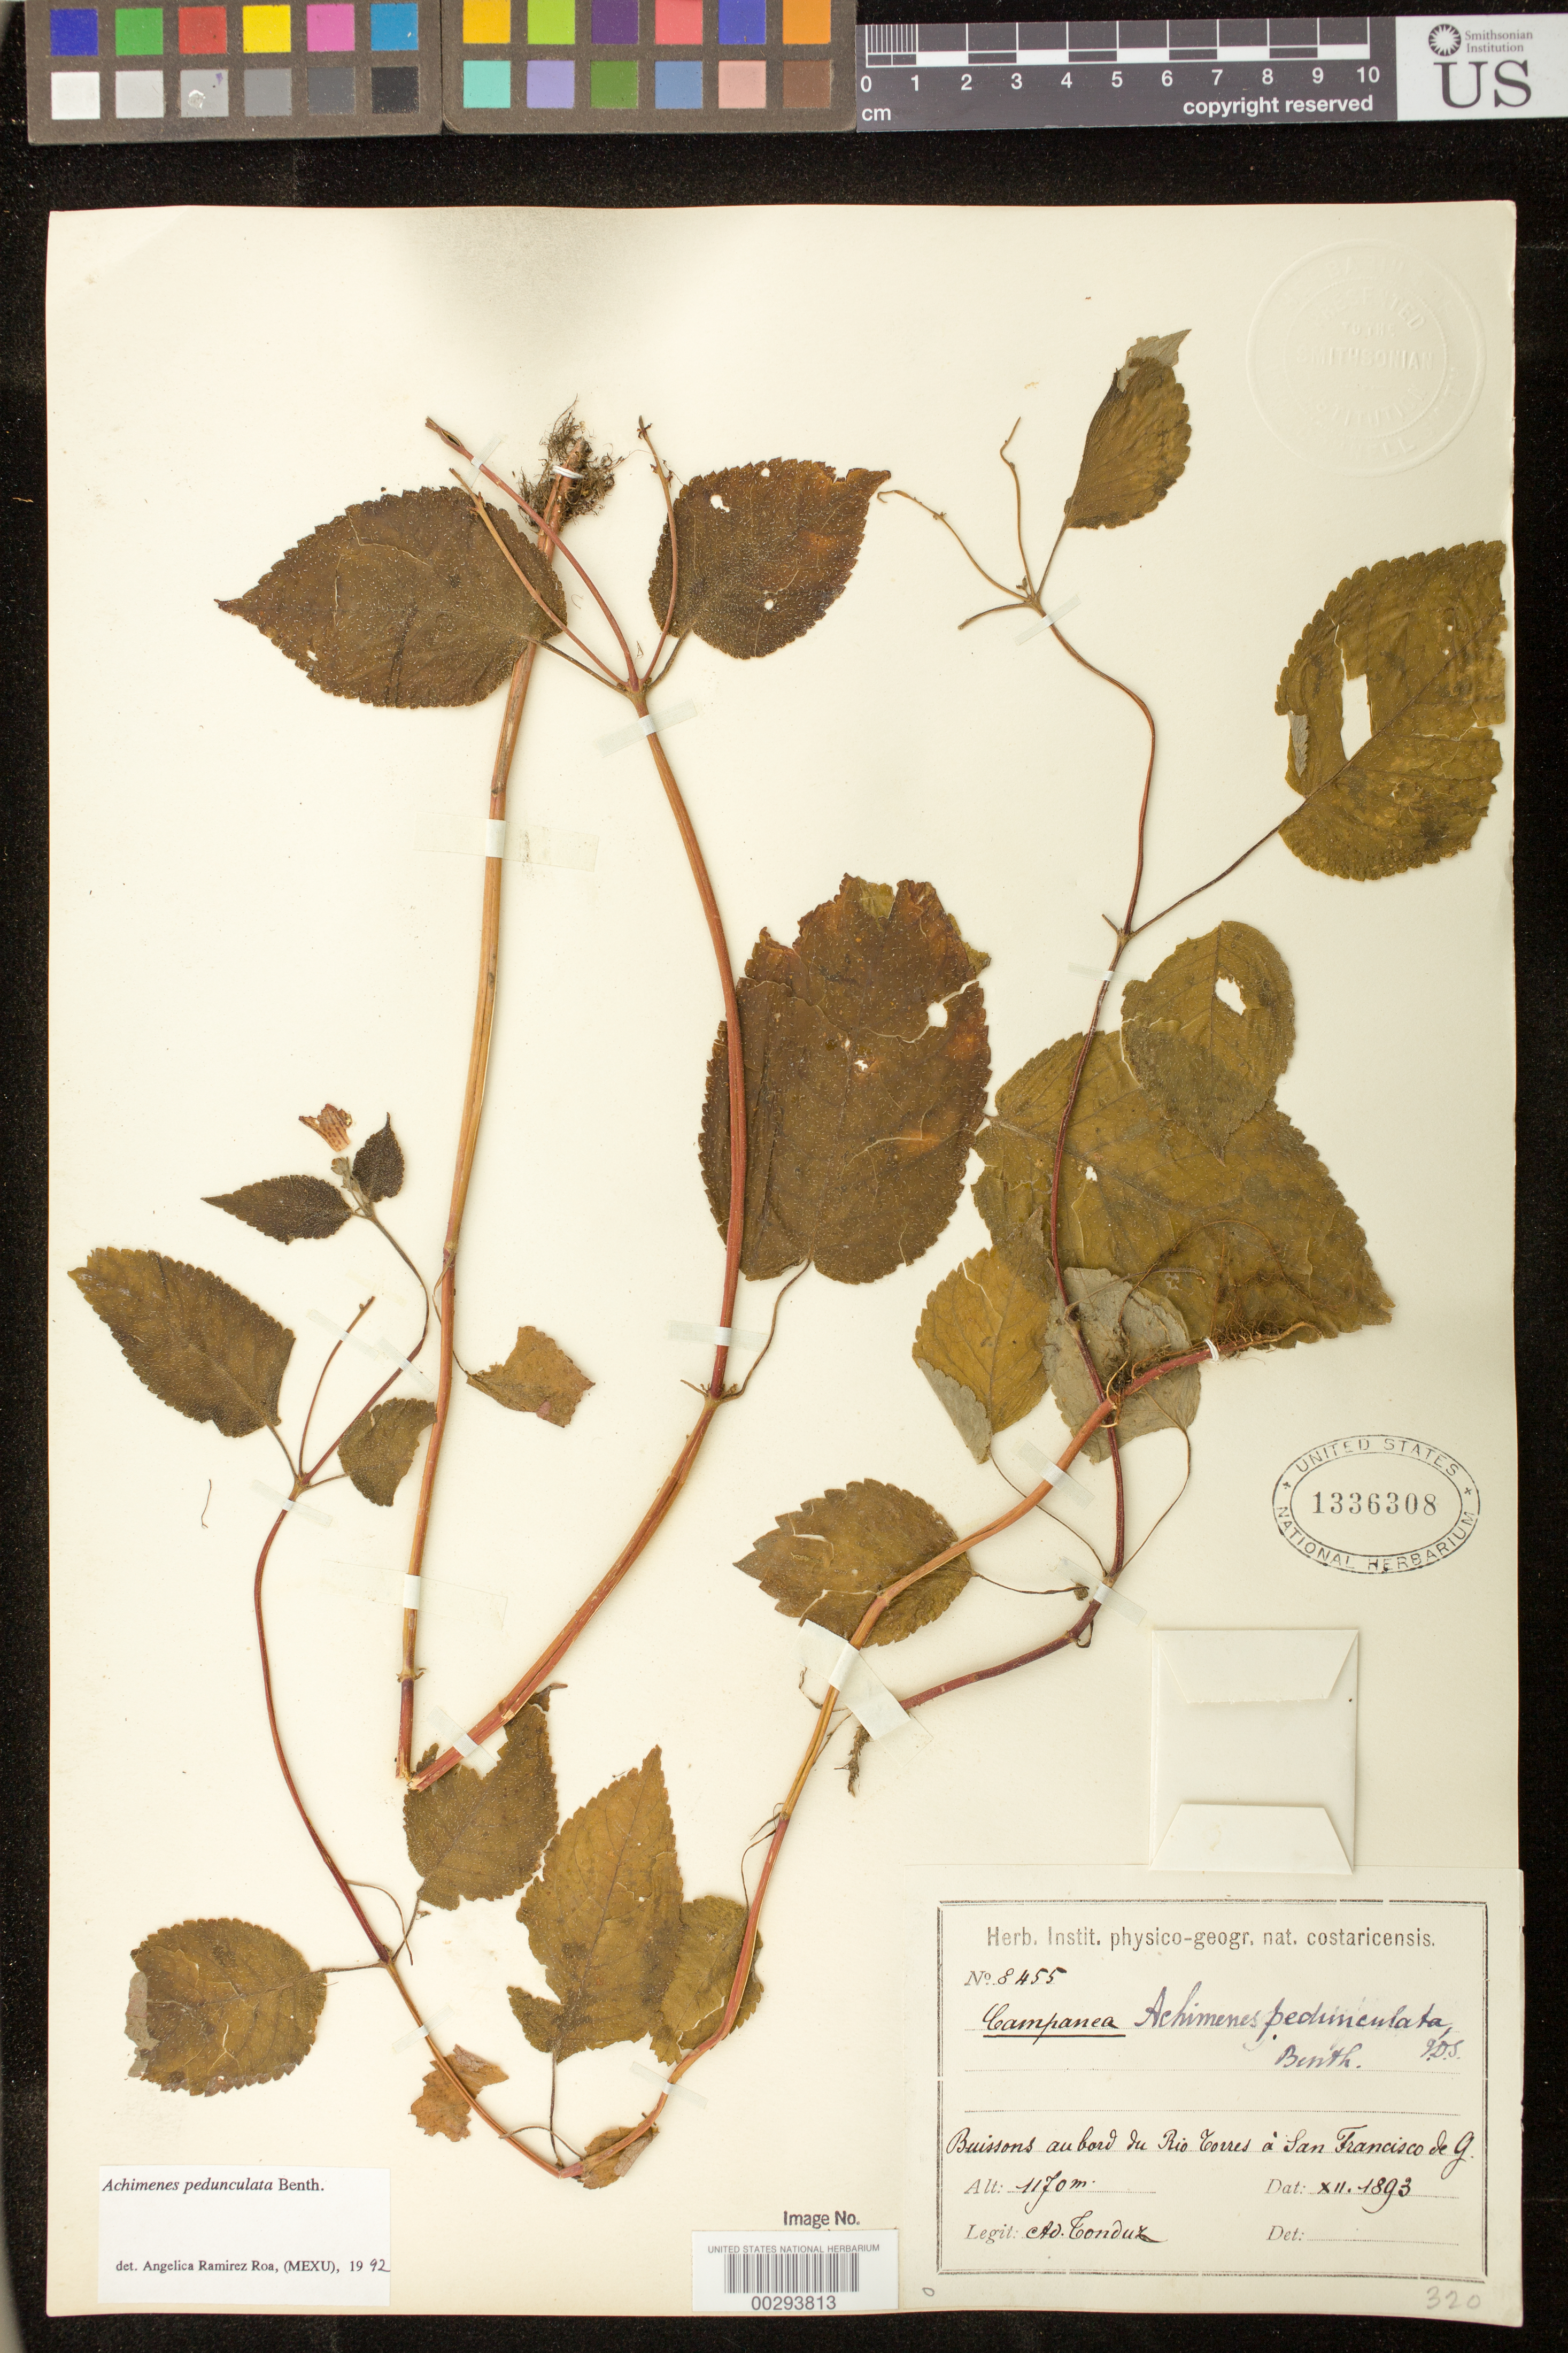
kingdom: Plantae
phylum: Tracheophyta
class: Magnoliopsida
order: Lamiales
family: Gesneriaceae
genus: Achimenes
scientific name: Achimenes pedunculata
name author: Benth.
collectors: A. Tonduz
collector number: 8455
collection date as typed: Dec 1893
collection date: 1893-12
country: Costa Rica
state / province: San José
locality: From Rio Torres to San Francisco de G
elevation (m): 1170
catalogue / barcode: US 1336308